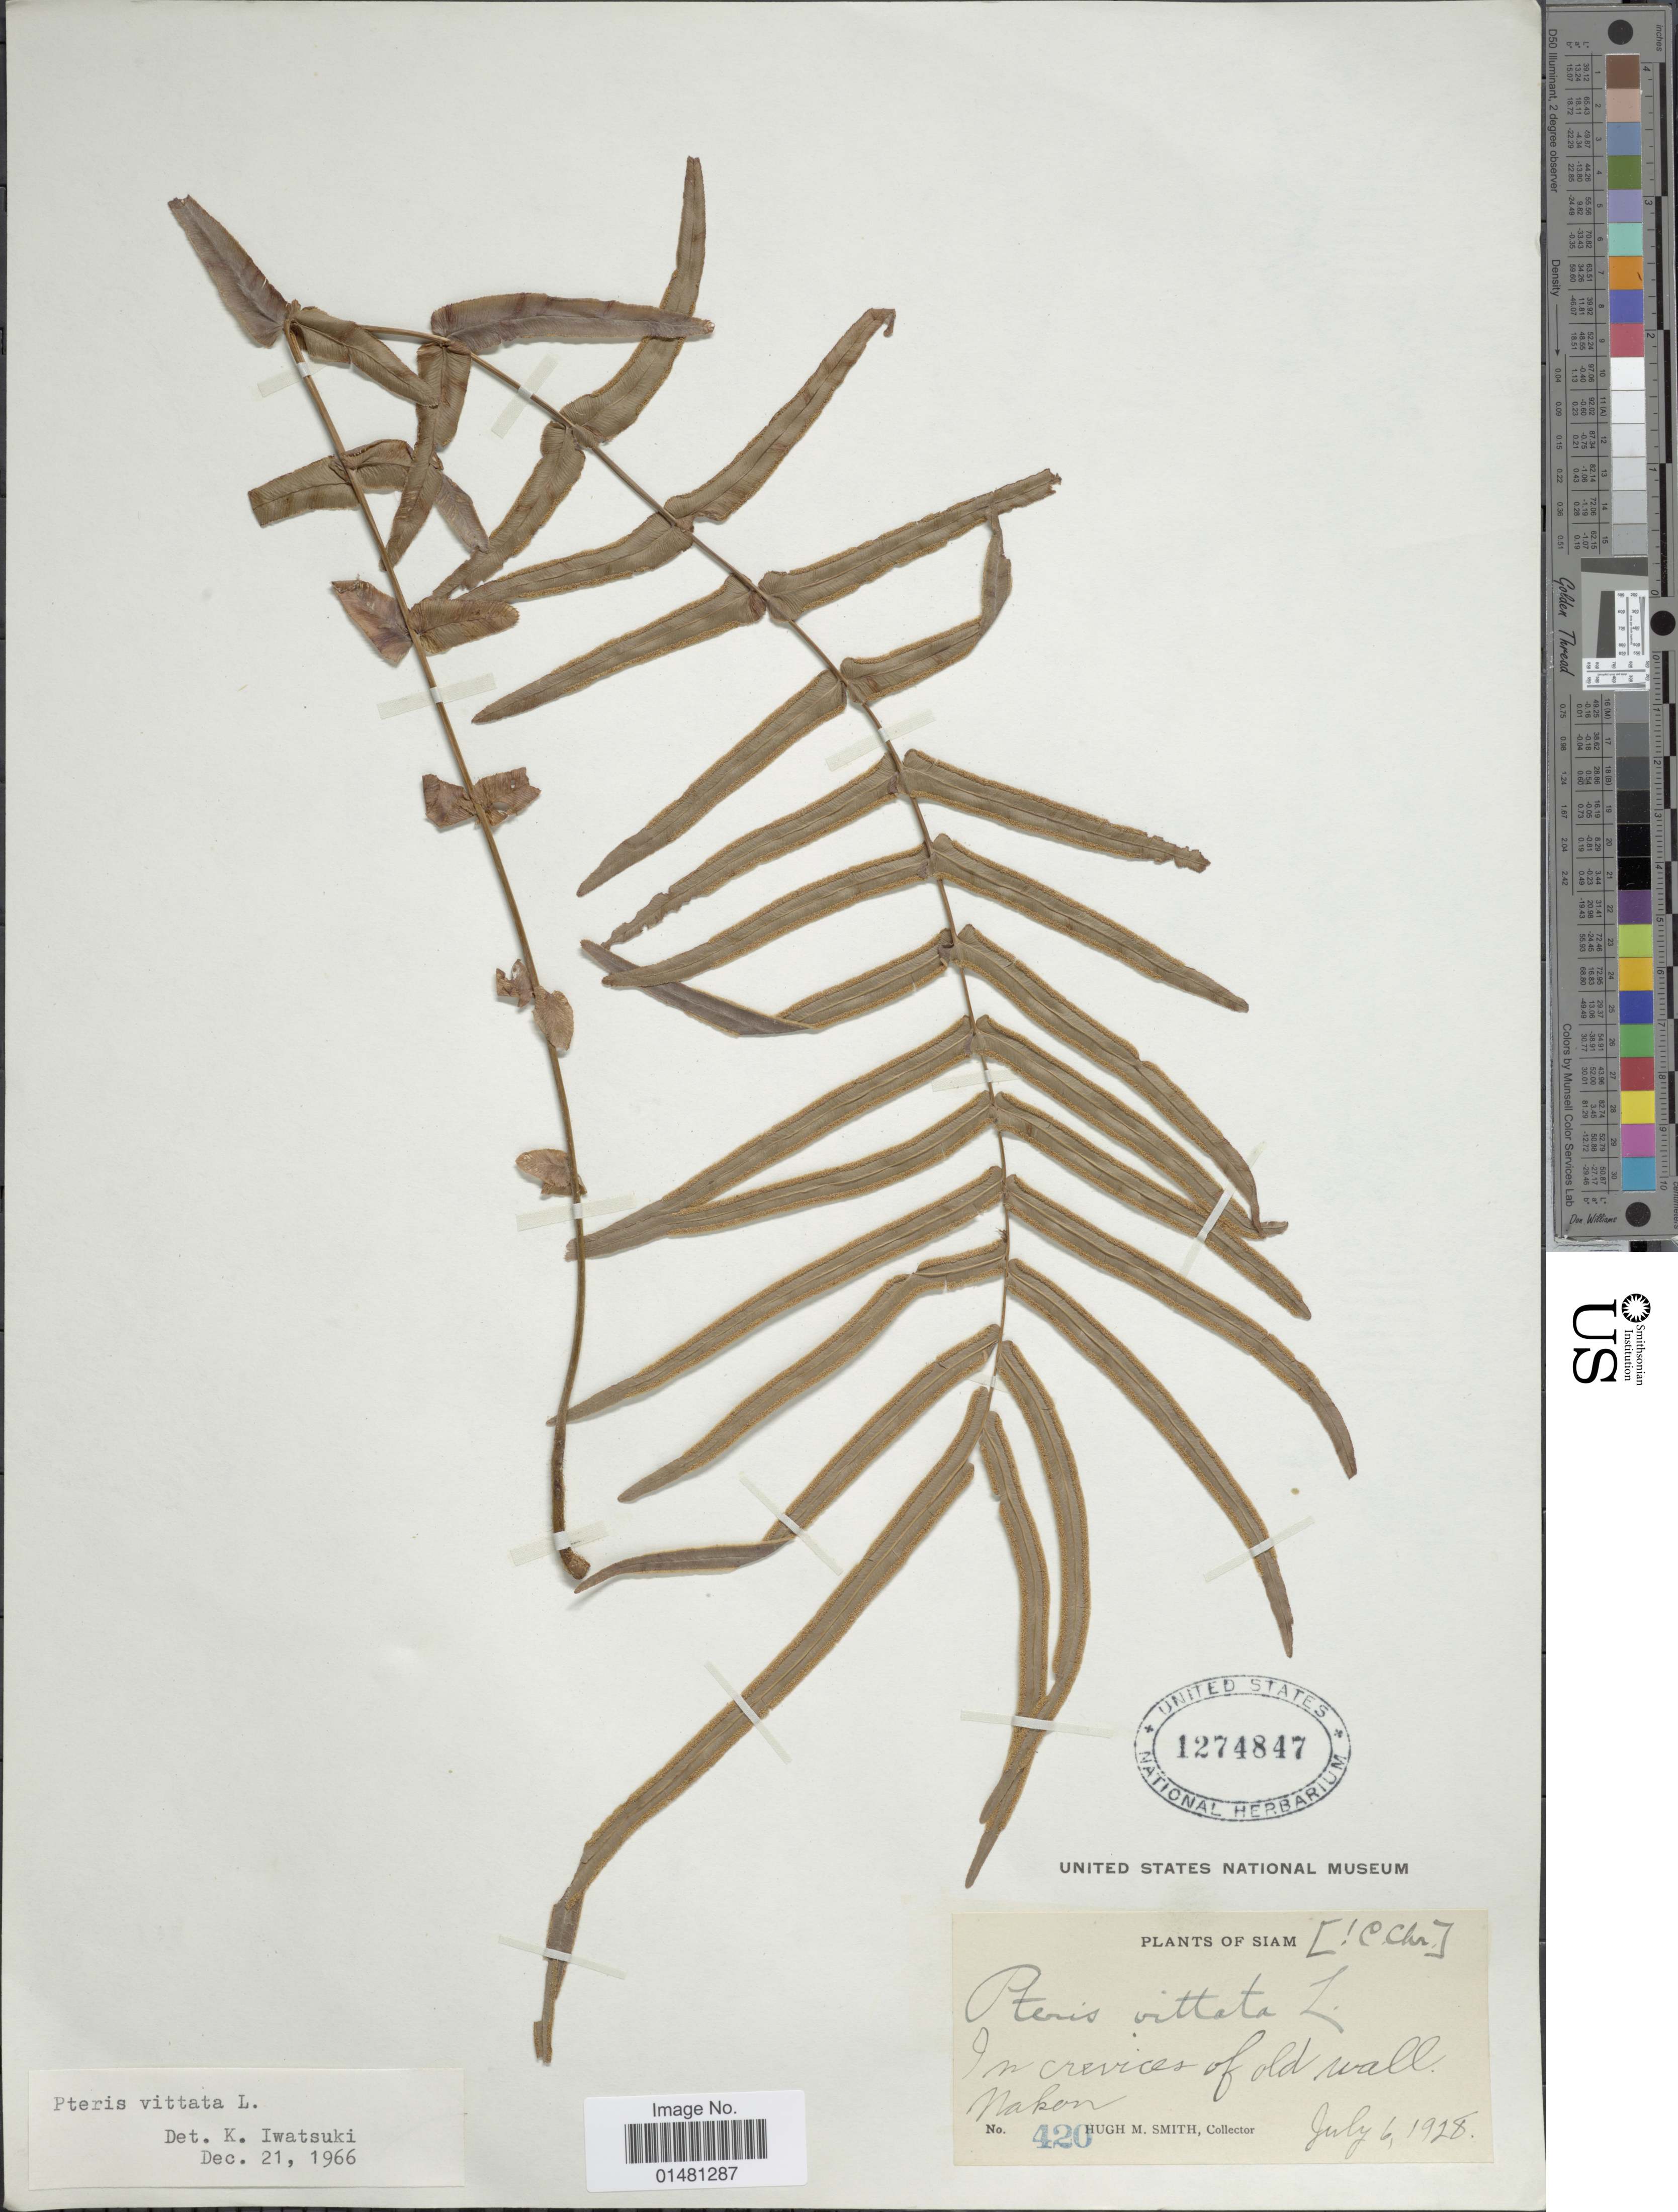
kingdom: Plantae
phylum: Tracheophyta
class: Polypodiopsida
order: Polypodiales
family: Pteridaceae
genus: Pteris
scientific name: Pteris vittata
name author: L.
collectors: H. M. Smith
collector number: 420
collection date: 1928-07-06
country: Thailand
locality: Siam, In crevices of old wall Nakon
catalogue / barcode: US 1274847